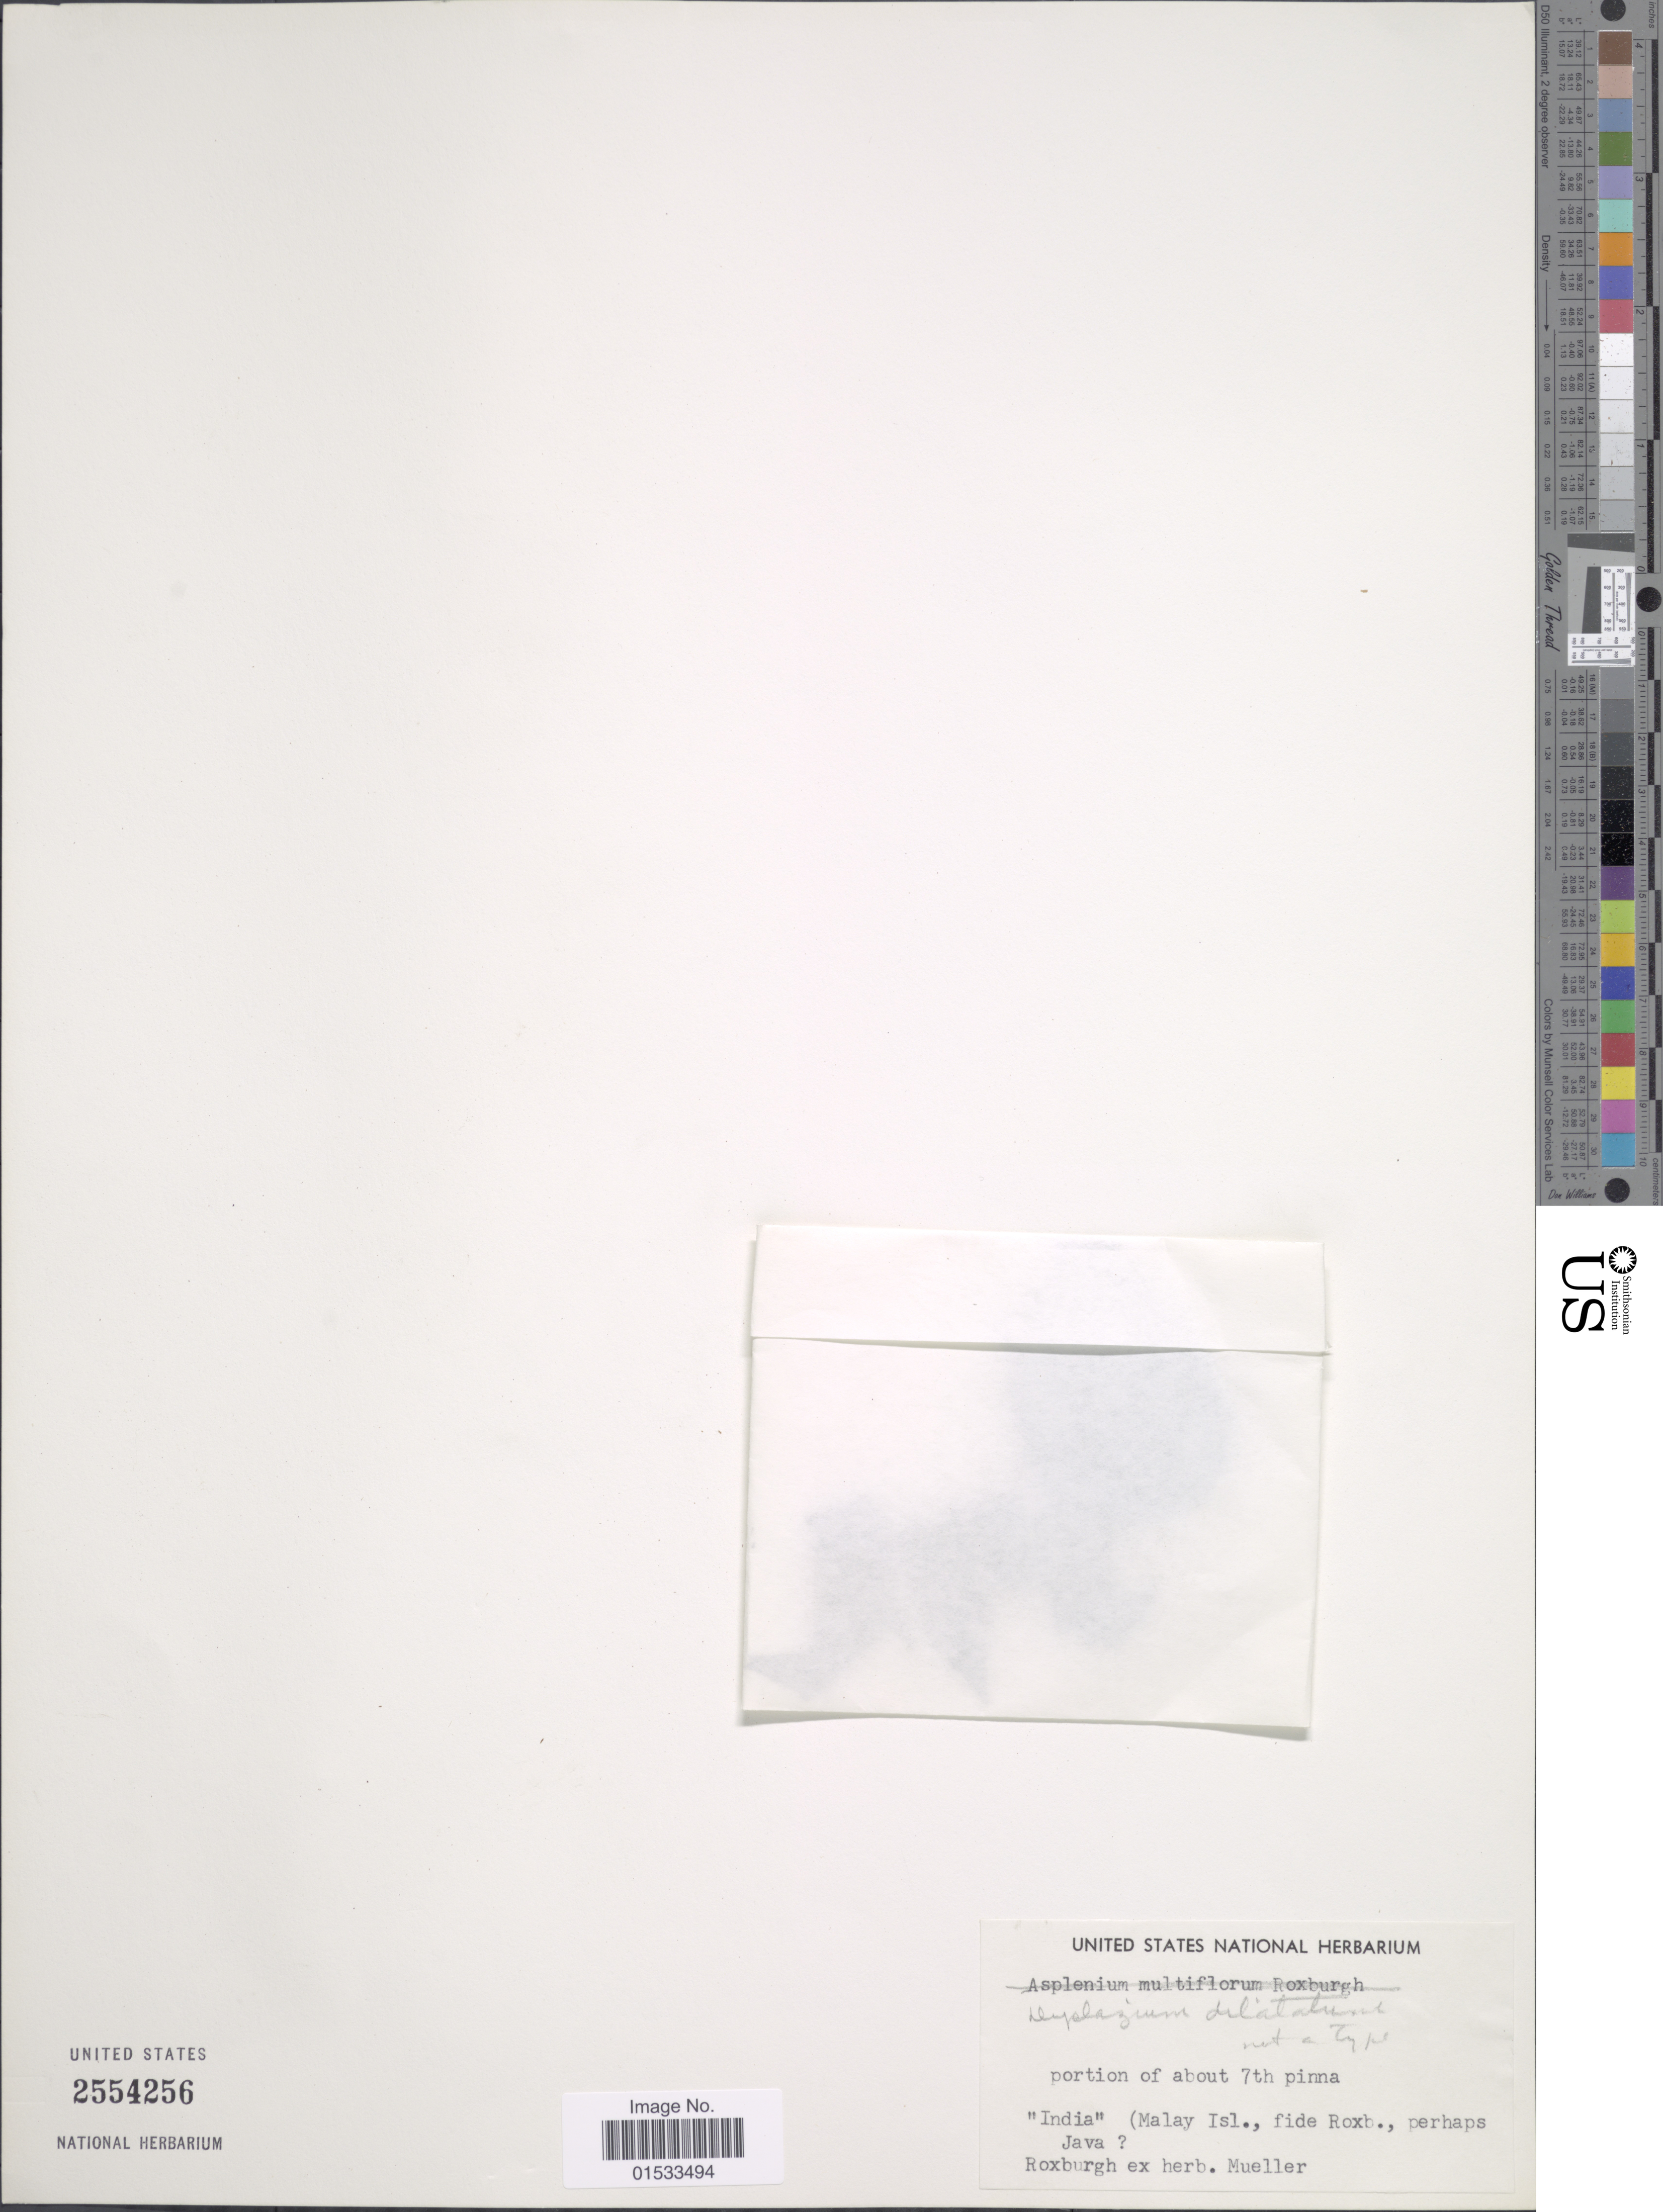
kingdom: Plantae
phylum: Tracheophyta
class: Polypodiopsida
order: Polypodiales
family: Athyriaceae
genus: Diplazium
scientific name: Diplazium dilatatum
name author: Blume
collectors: ex herb. Roxburg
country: India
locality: India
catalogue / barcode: US 2554256